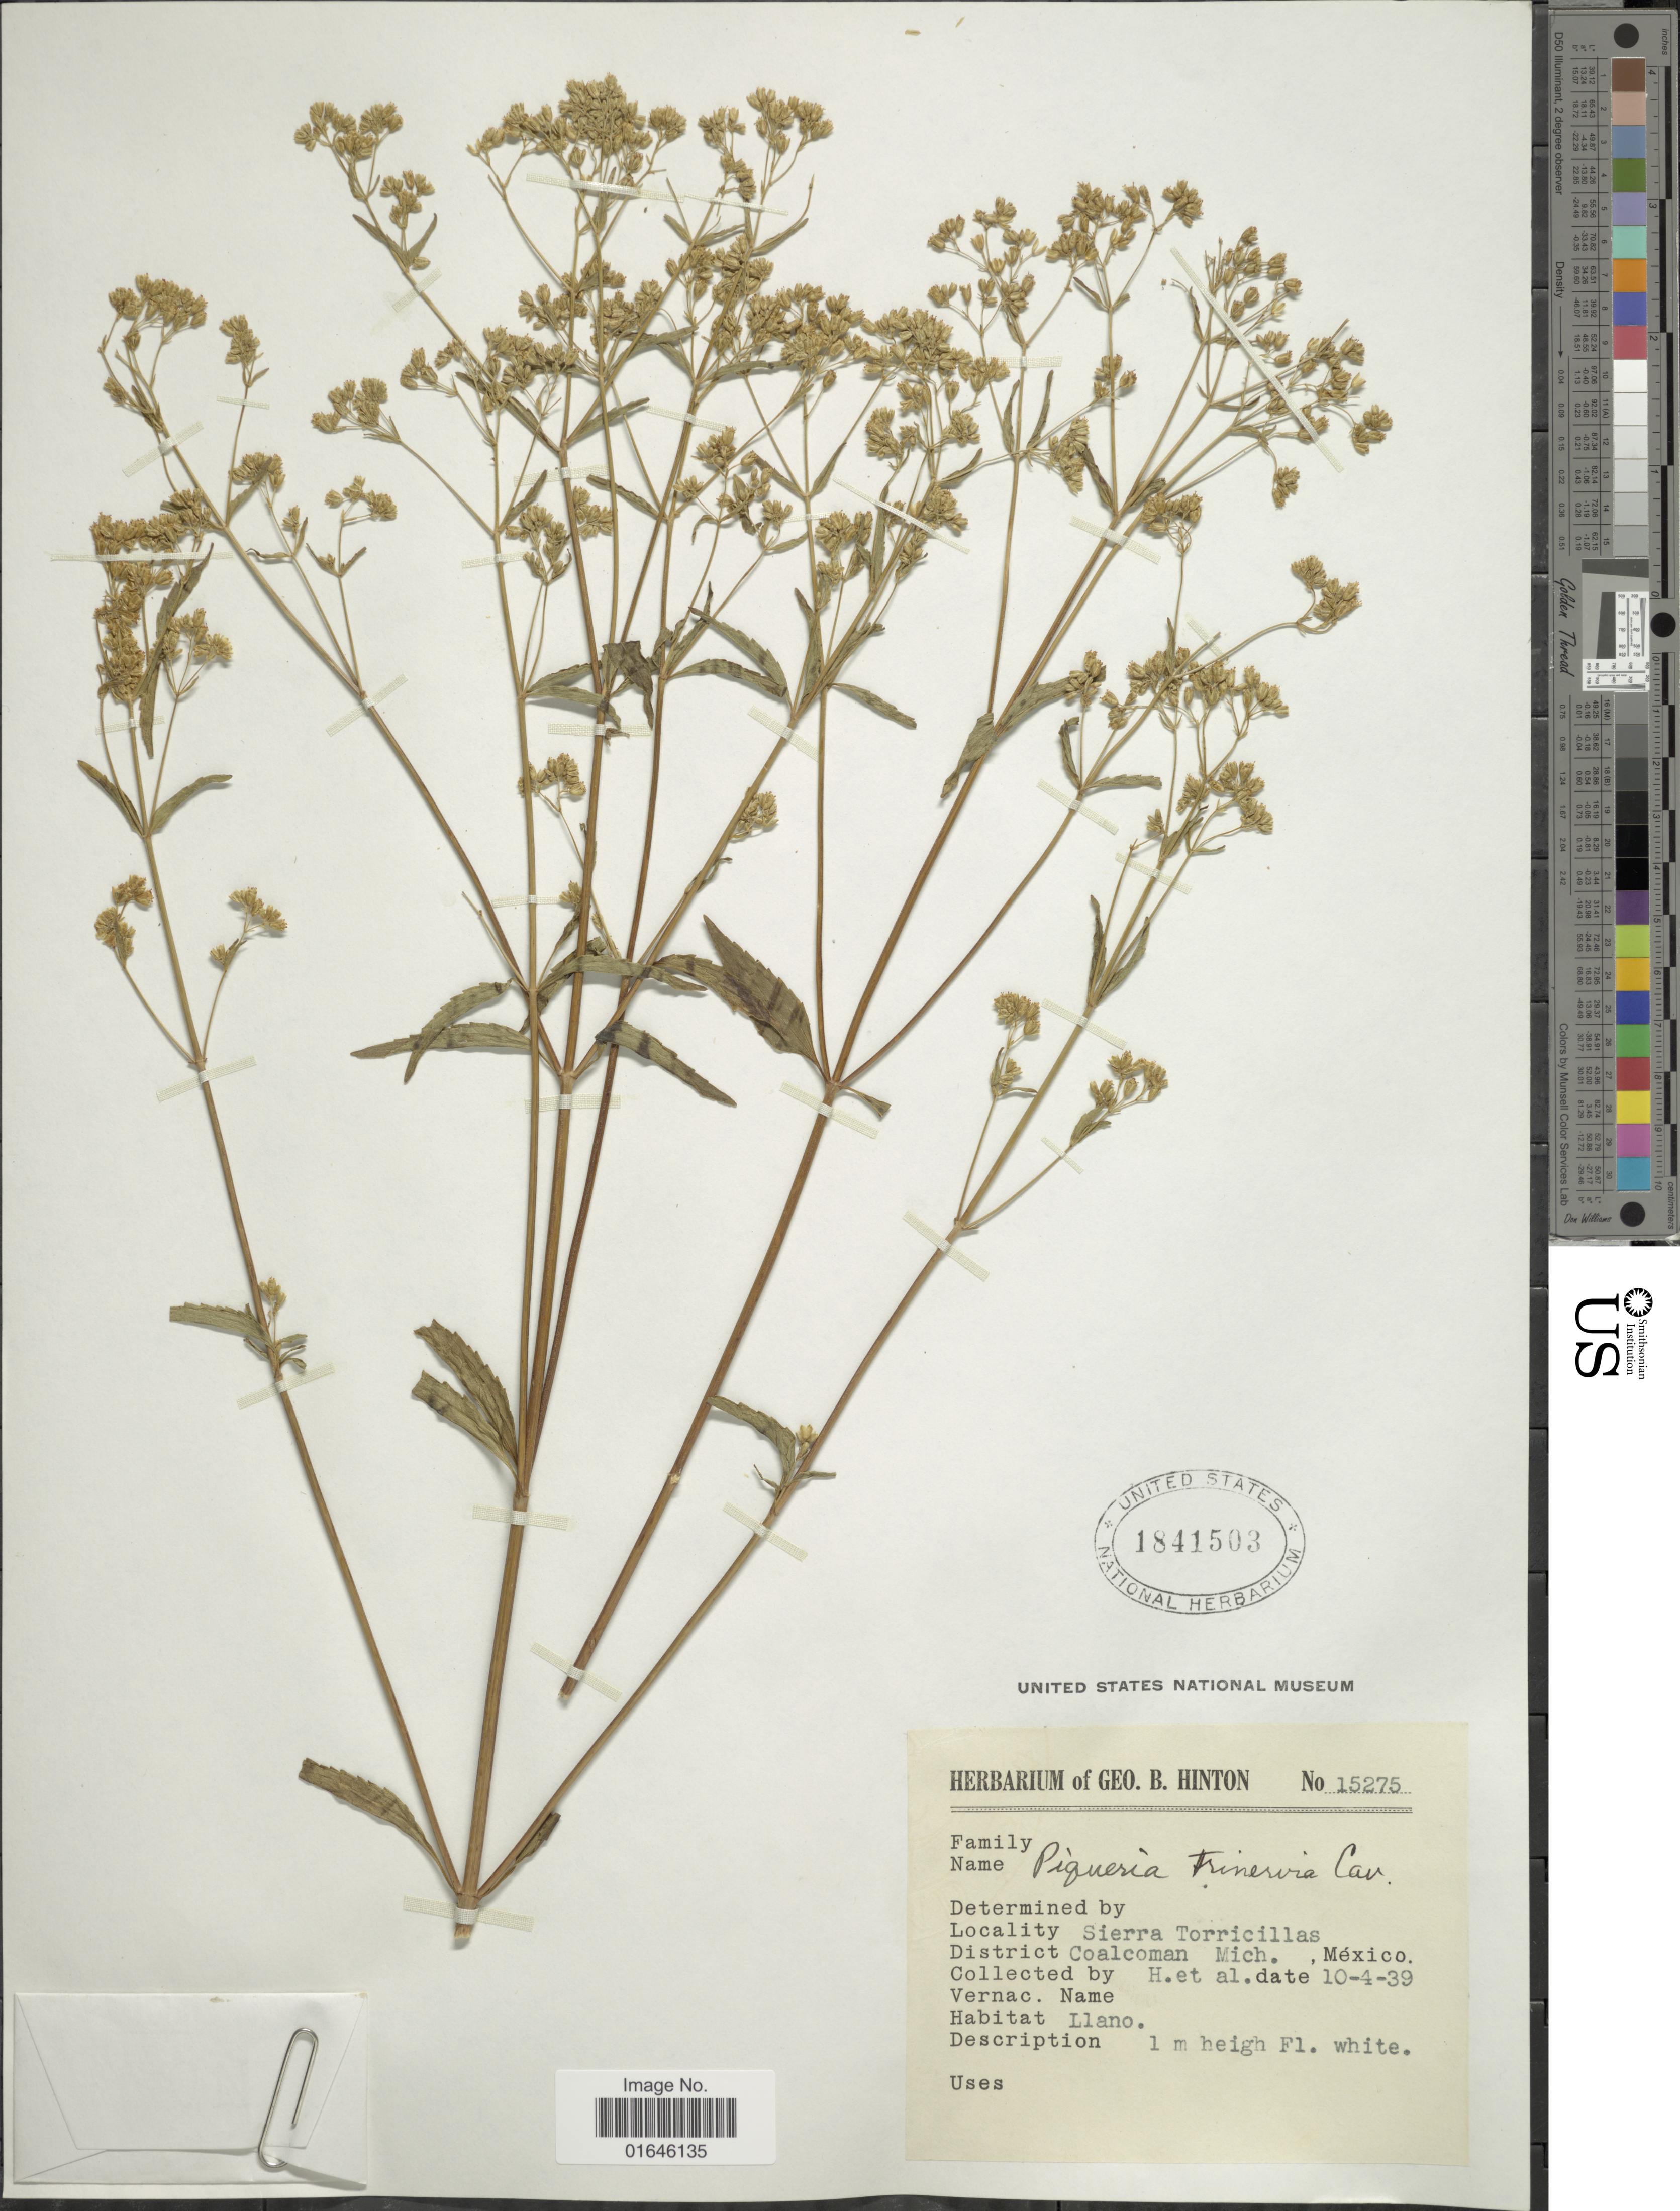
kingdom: Plantae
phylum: Tracheophyta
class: Magnoliopsida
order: Asterales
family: Asteraceae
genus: Piqueria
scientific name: Piqueria trinervia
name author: Cav.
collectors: G. B. Hinton & et al.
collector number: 15275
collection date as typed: Transcribed d/m/y: 10/4/39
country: Mexico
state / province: Michoacán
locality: Sierra Torricillas, Coalcoman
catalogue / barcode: US 1841503